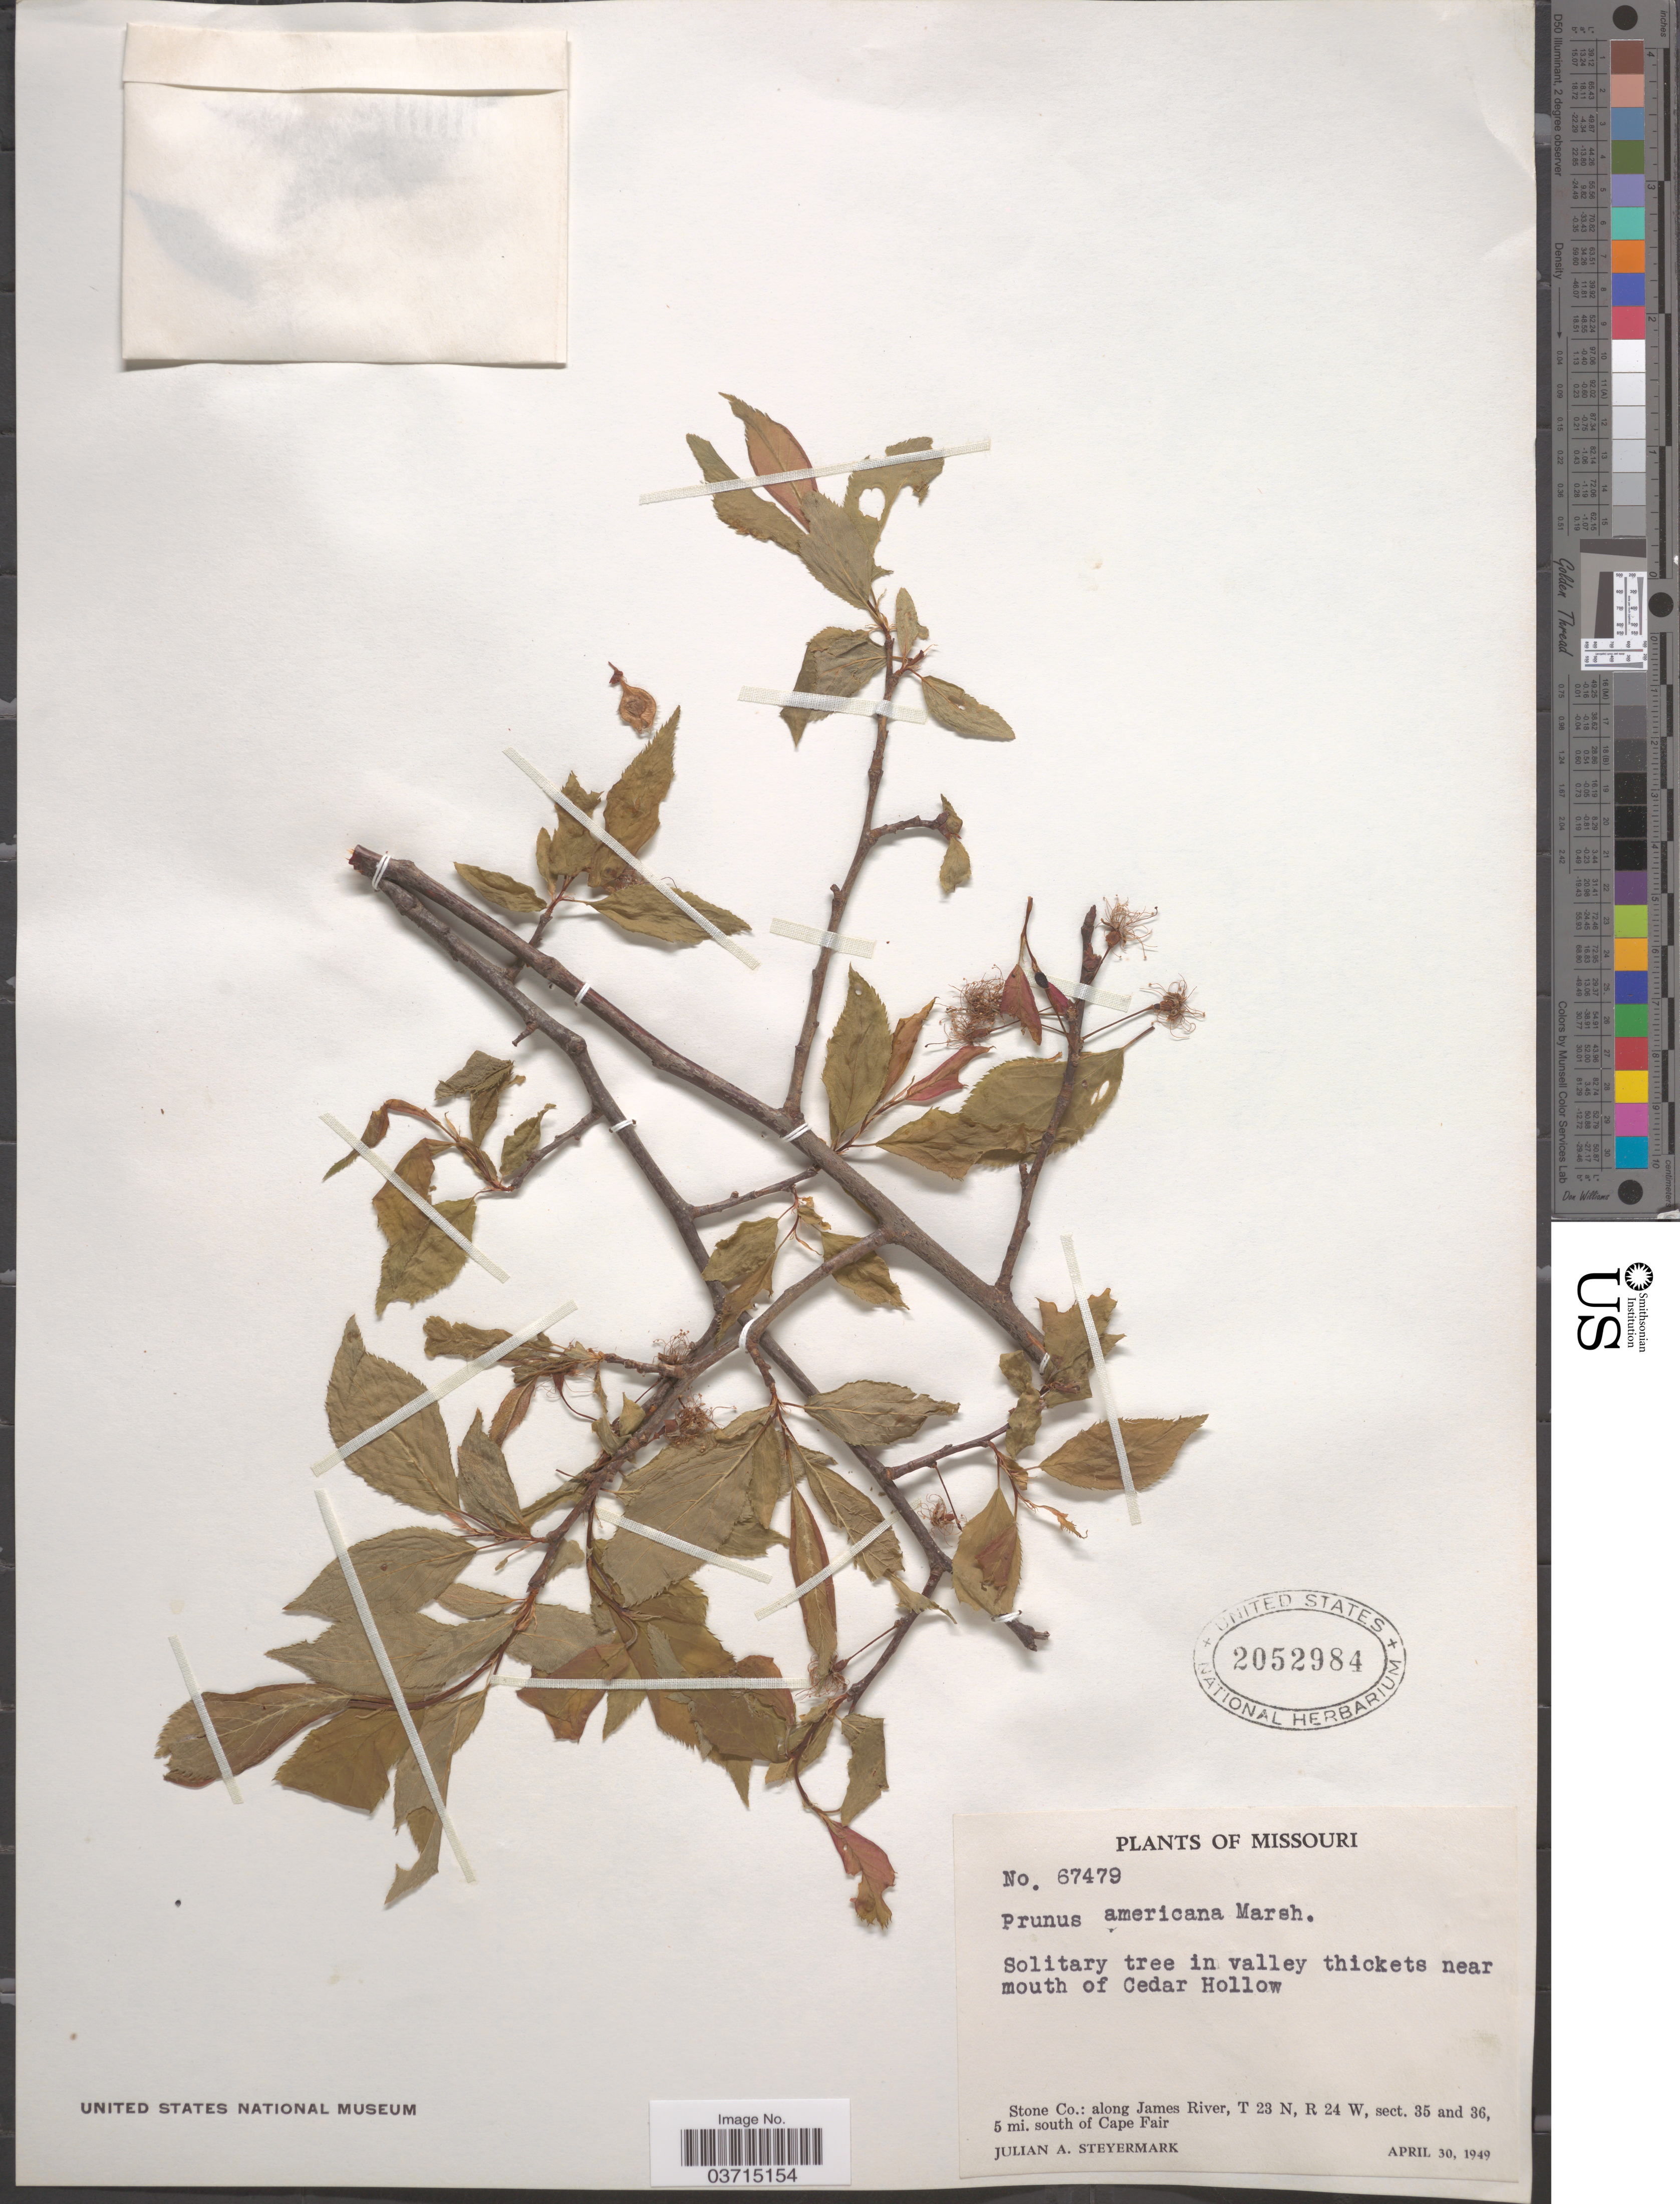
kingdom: Plantae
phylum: Tracheophyta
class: Magnoliopsida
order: Rosales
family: Rosaceae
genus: Prunus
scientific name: Prunus americana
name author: Marshall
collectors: J. Steyermark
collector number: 67479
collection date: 1949-04-30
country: United States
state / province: Missouri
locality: In valley thickets near mouth of Cedar Hollow. Stone Co.: along James River, T 23 N, R 24 W, sect. 35 and 36, 5 mi. south of Cape Fair.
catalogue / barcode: US 2052984